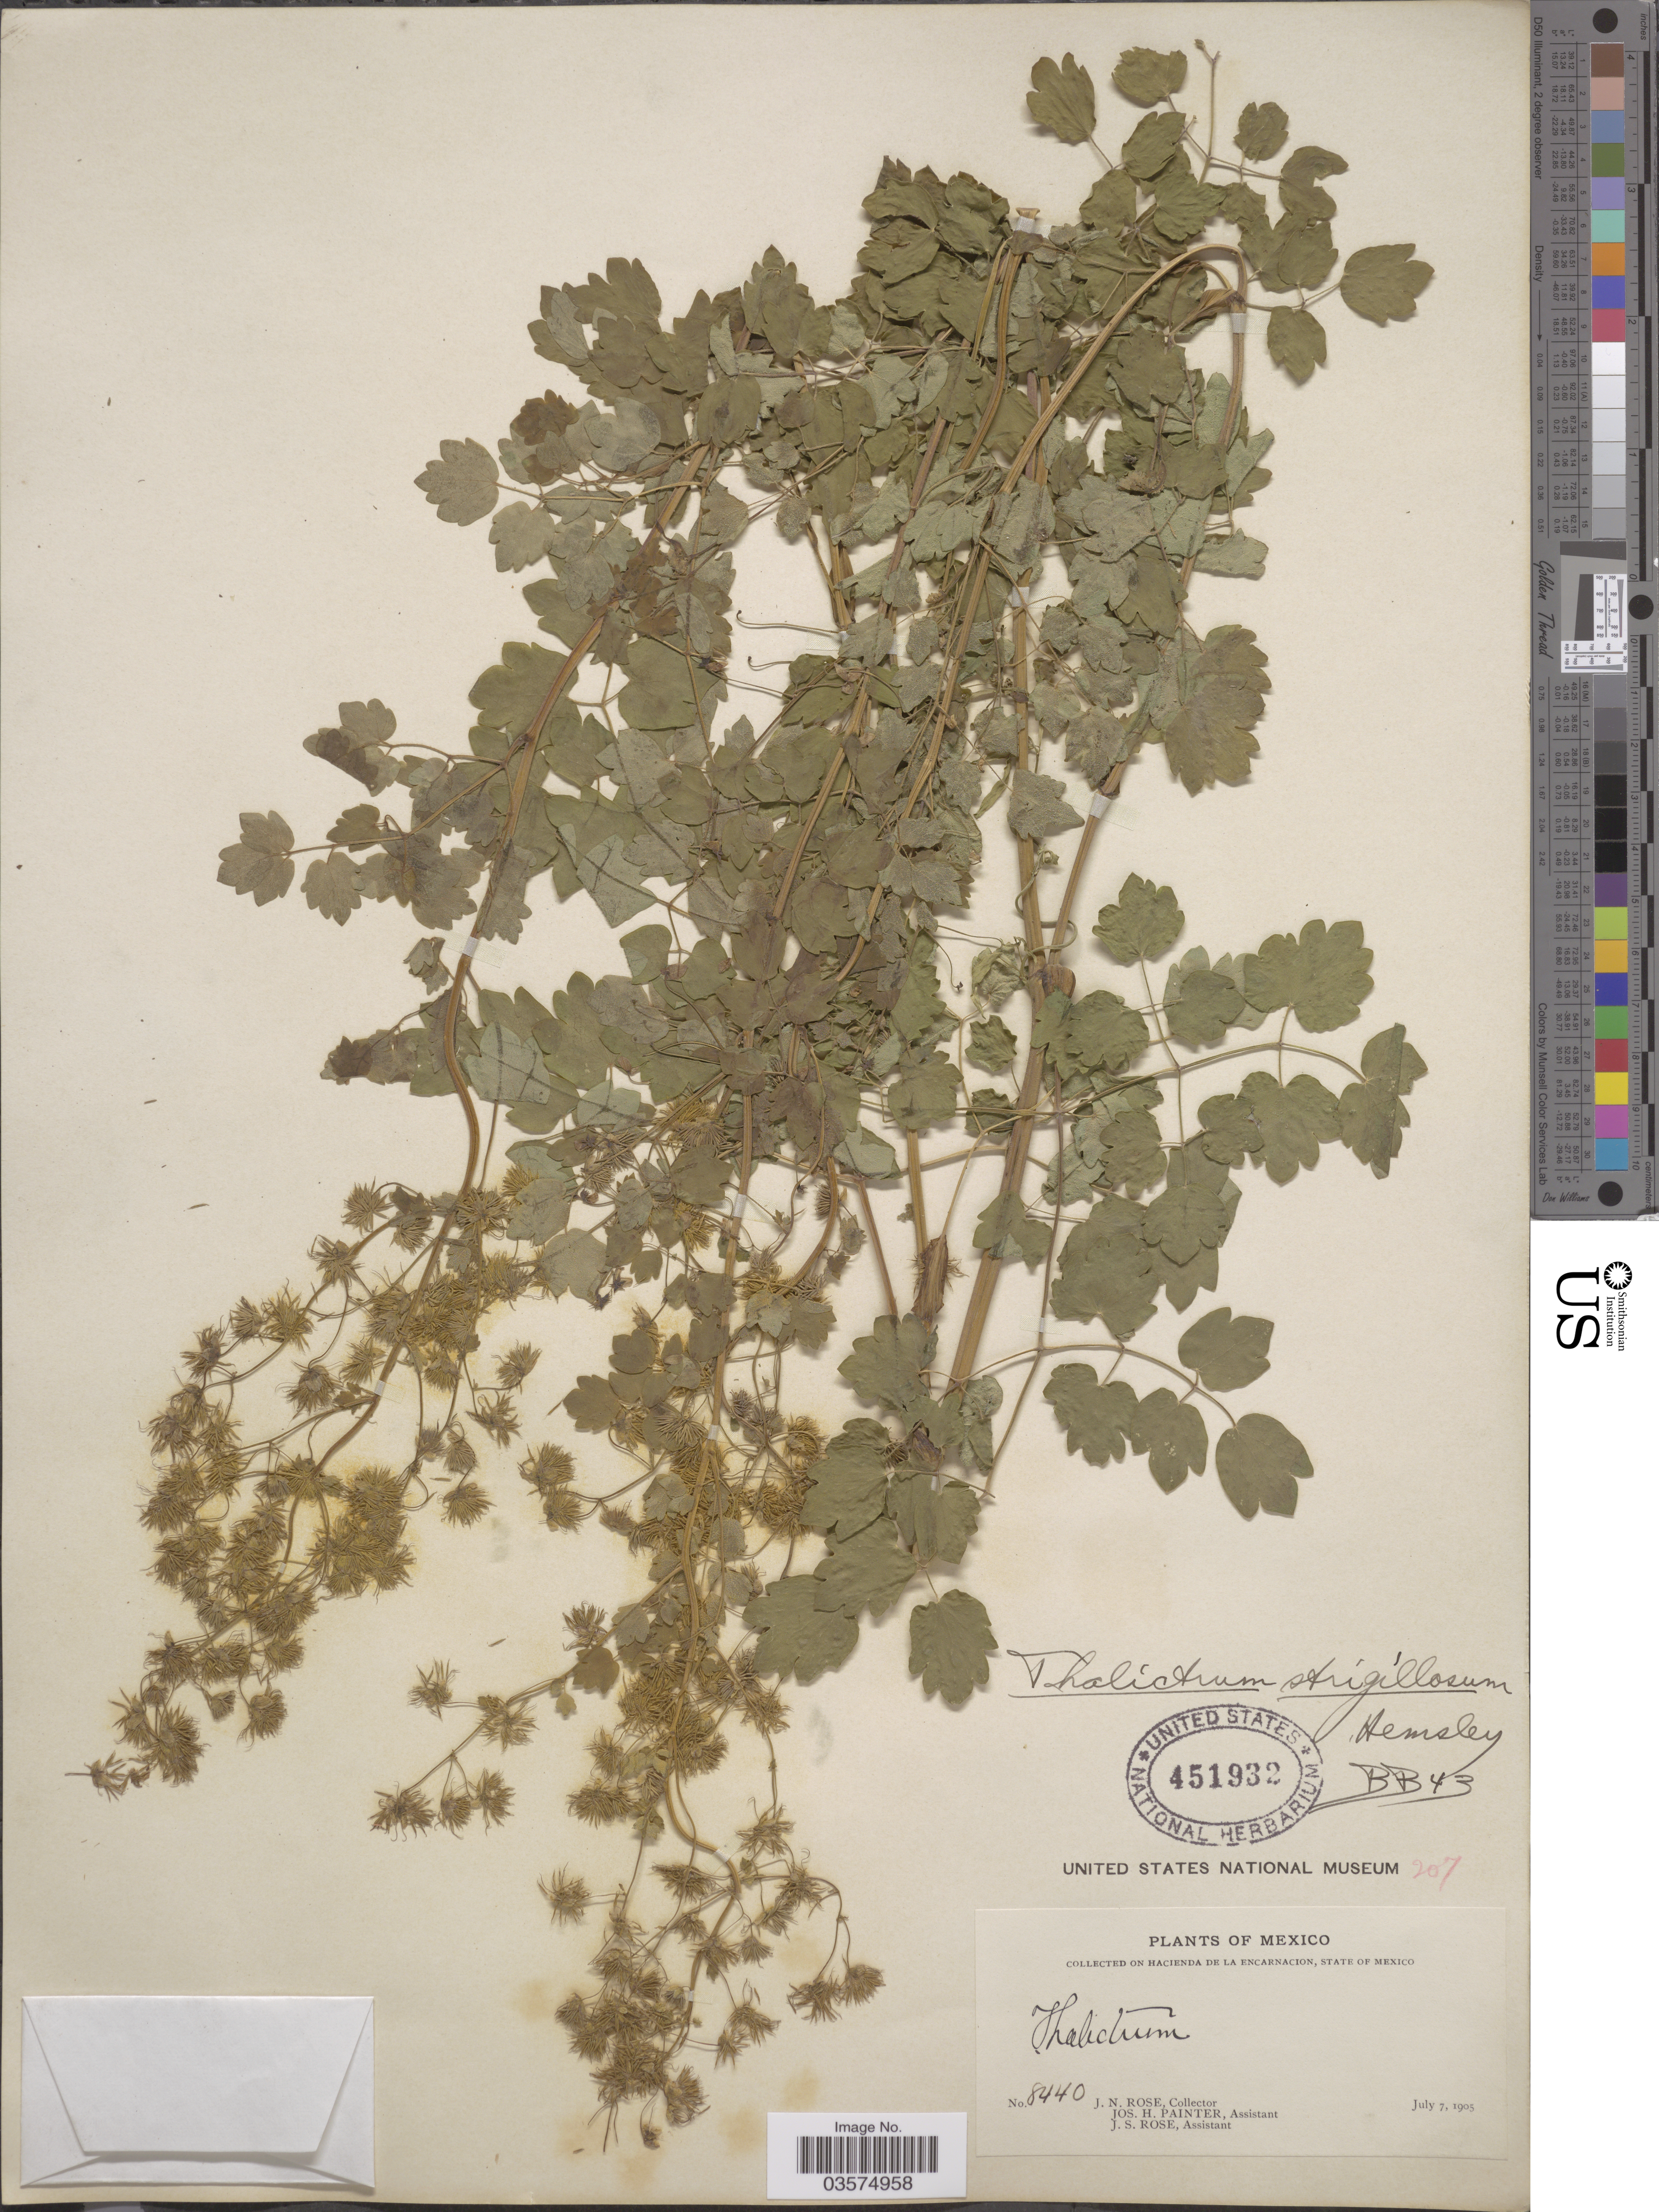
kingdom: Plantae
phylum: Tracheophyta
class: Magnoliopsida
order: Ranunculales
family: Ranunculaceae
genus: Thalictrum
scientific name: Thalictrum strigillosum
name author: Hemsl.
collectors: J. N. Rose, J. H. Painter & J. S. Rose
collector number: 8440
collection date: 1905-07-07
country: Mexico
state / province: México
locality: On Hacienda de La Encarnacion.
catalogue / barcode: US 451932